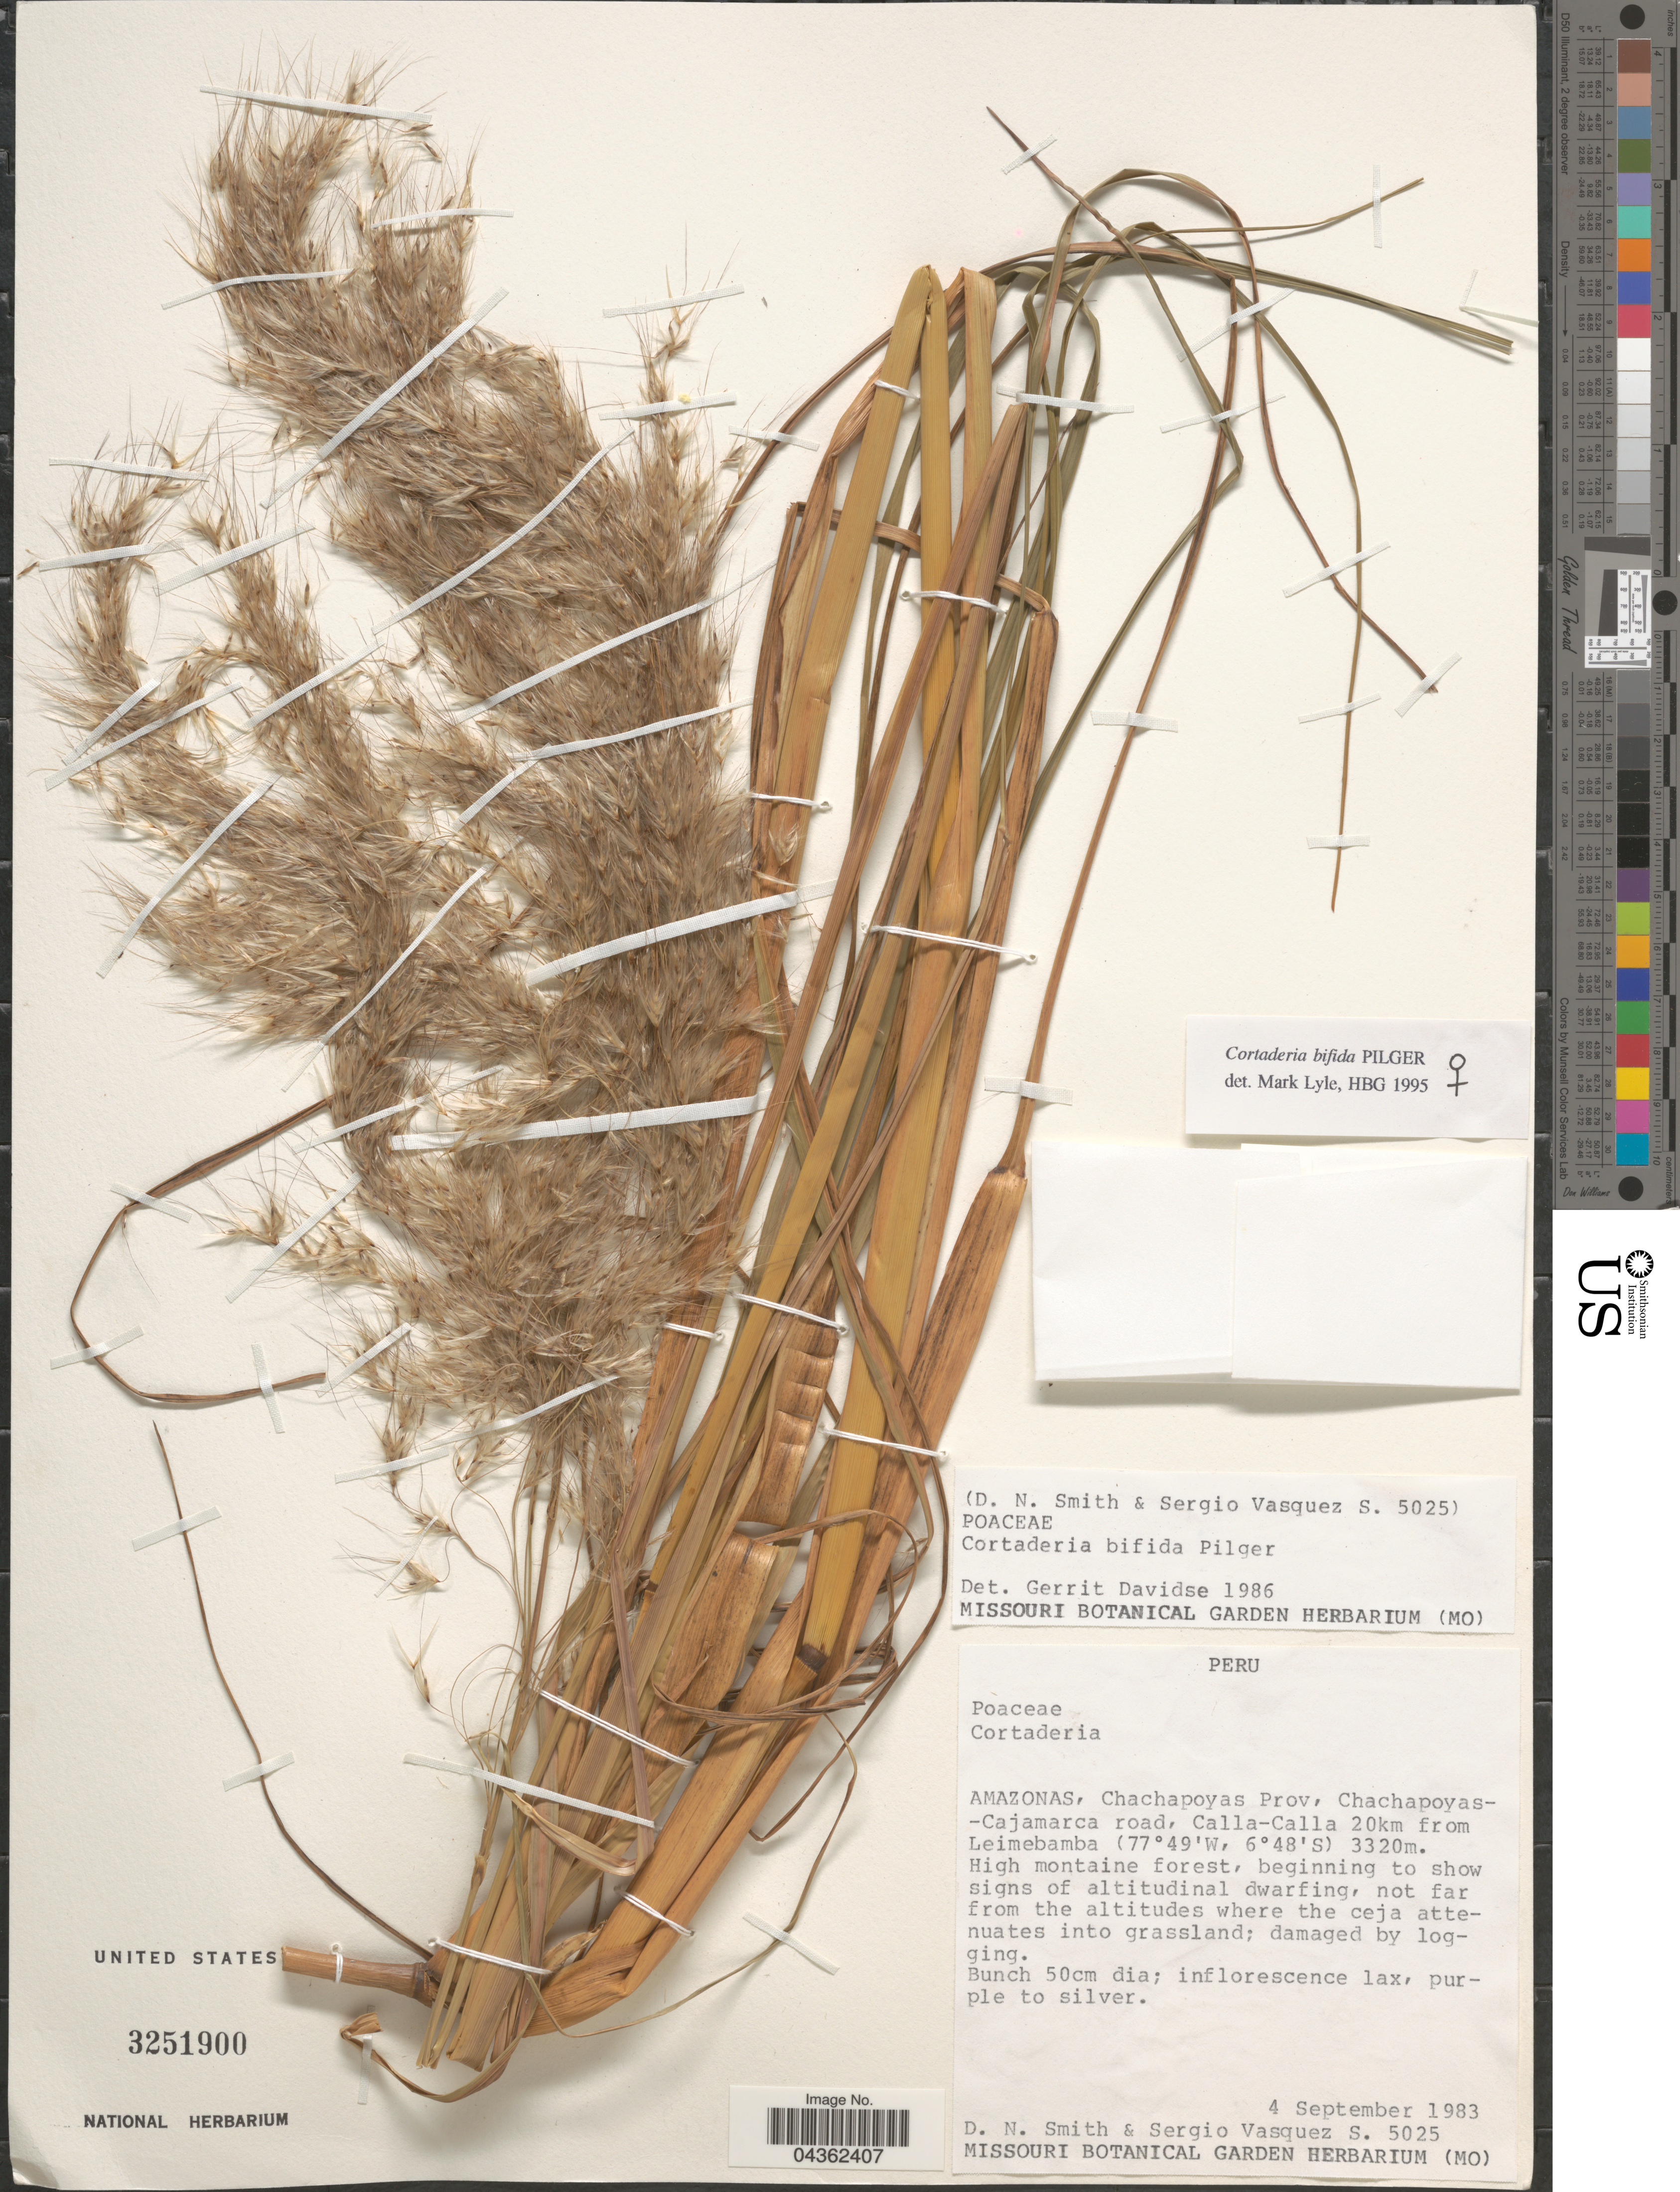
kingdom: Plantae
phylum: Tracheophyta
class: Liliopsida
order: Poales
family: Poaceae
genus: Cortaderia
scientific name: Cortaderia bifida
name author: Pilg.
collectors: D. Smith & S. Vasquez S.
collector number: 5025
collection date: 1983-09-04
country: Peru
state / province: Amazonas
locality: Chachapoyas Prov, Chachapoyas-Cajamarca road, Calla-Calla 20km from Leimebamba.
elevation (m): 3320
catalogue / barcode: US 3251900